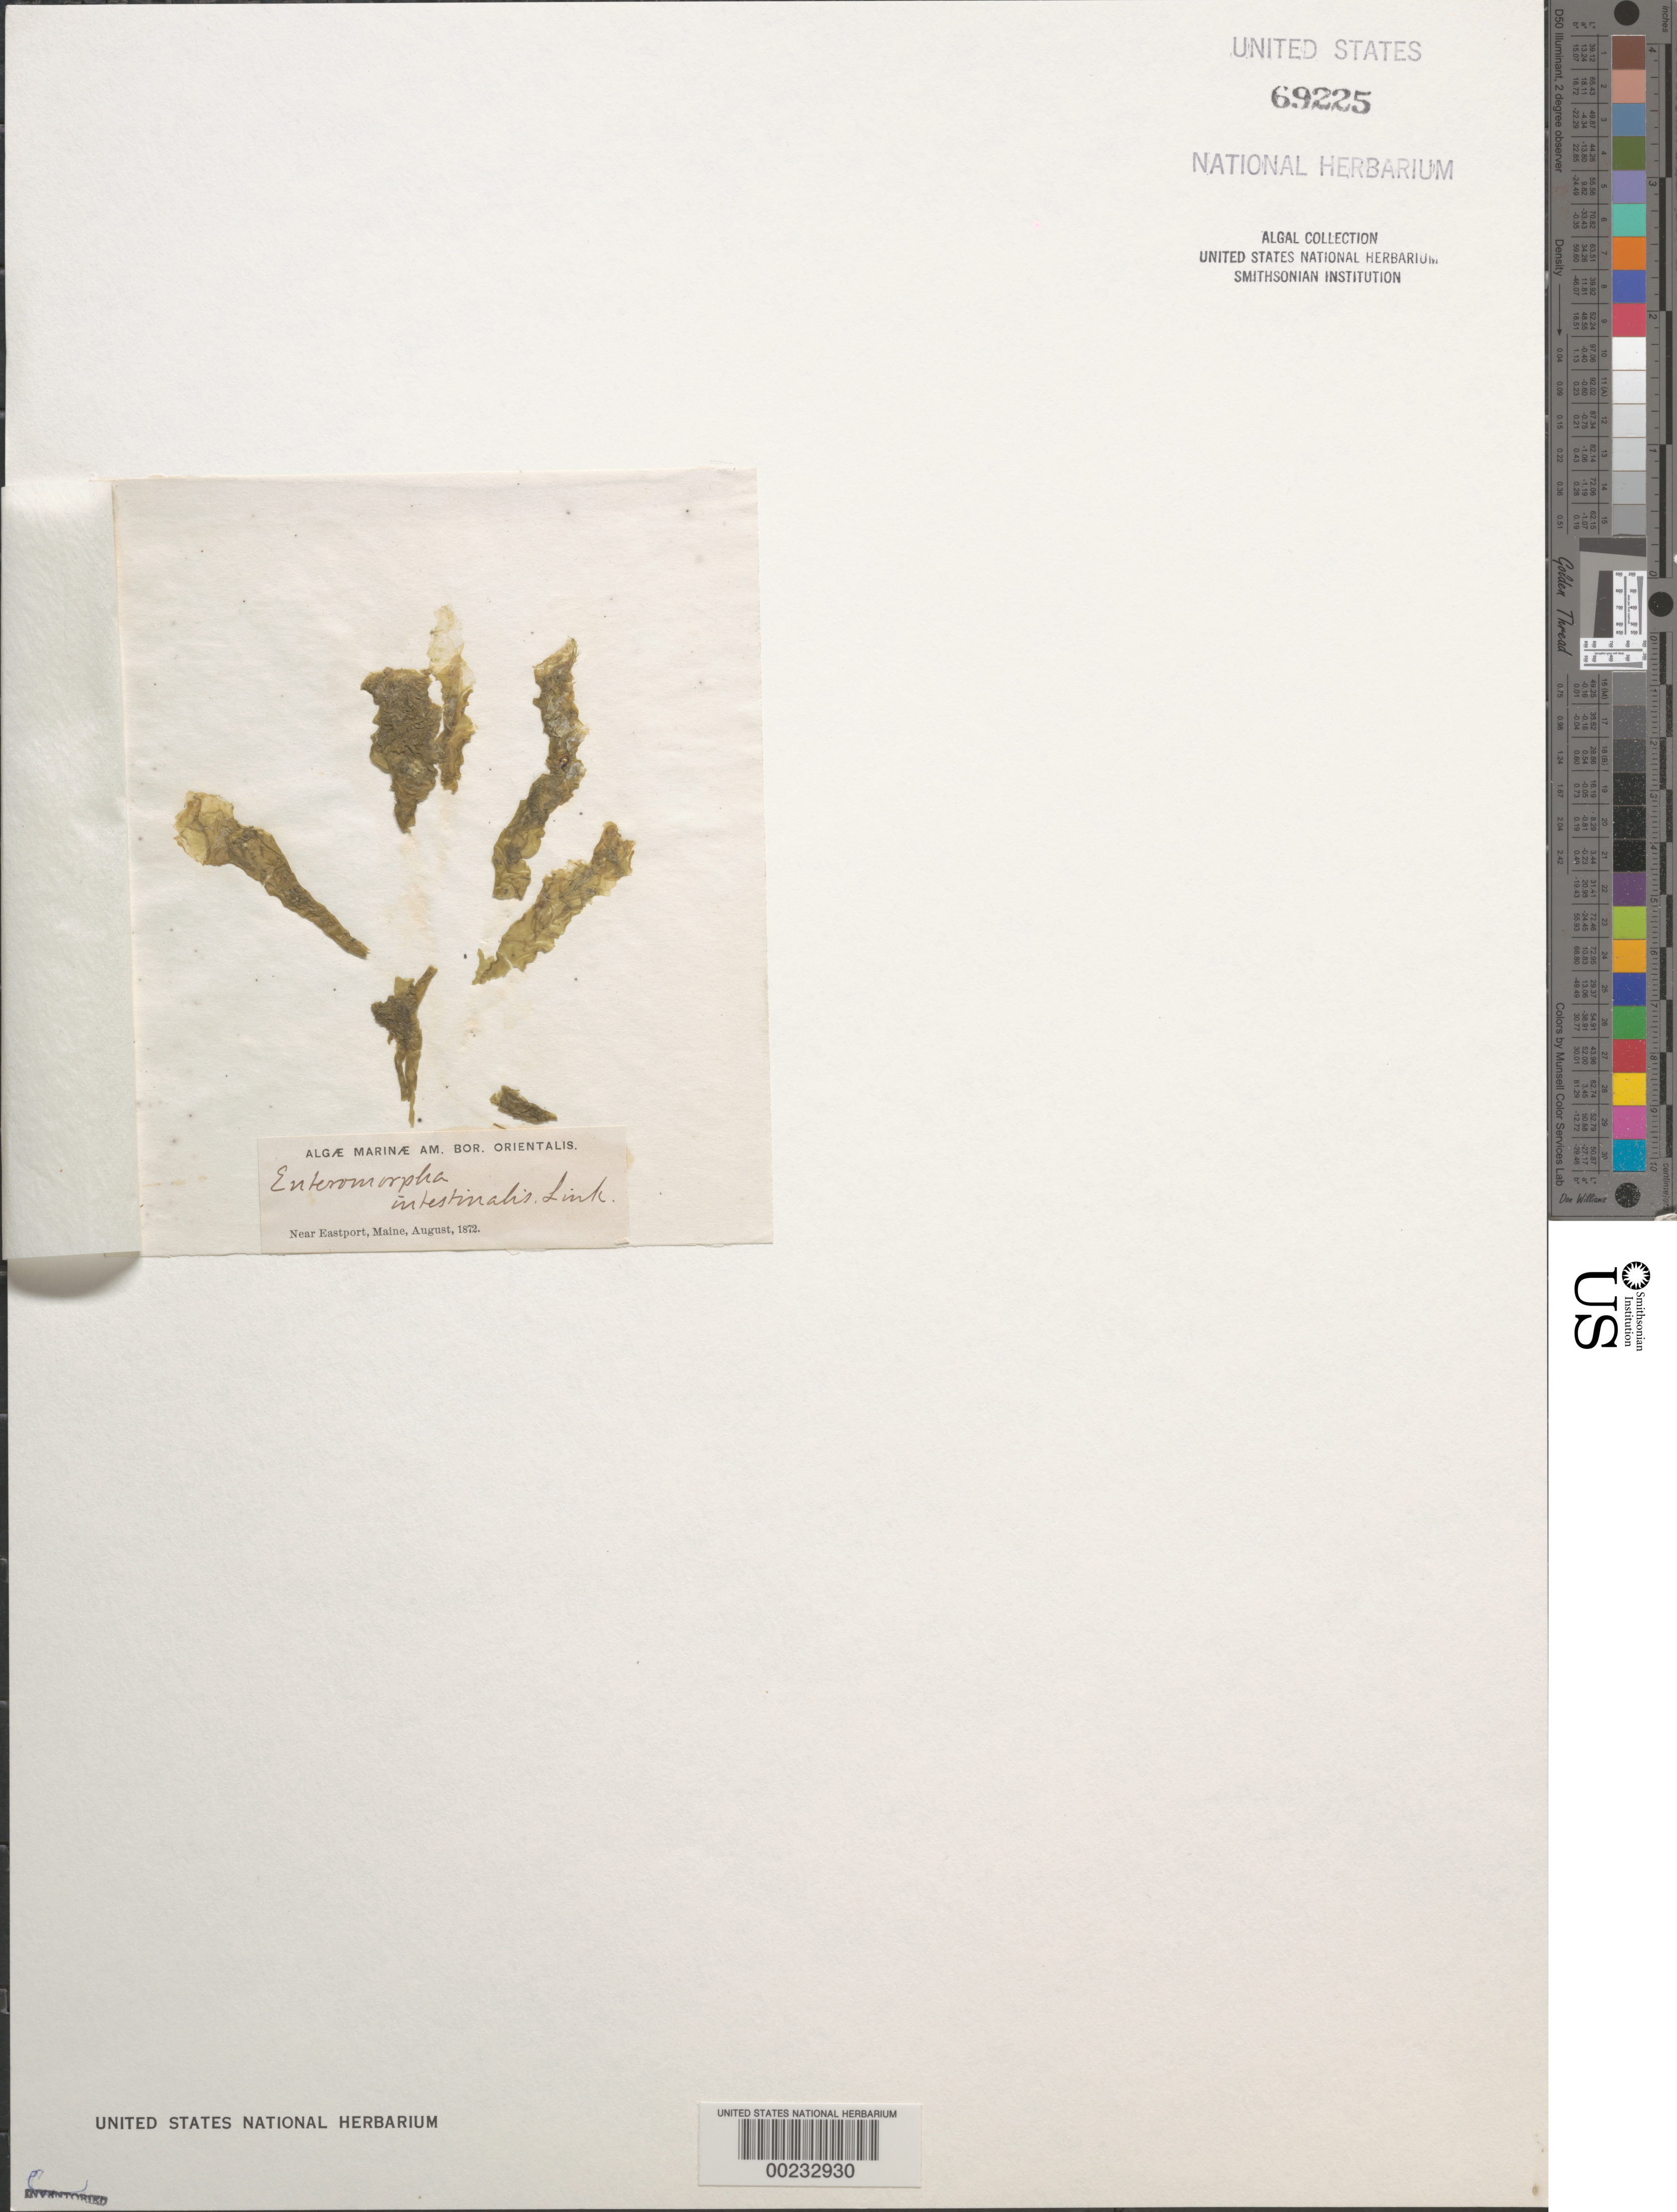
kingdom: Plantae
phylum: Chlorophyta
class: Ulvophyceae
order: Ulvales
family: Ulvaceae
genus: Ulva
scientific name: Ulva intestinalis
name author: L.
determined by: Algae name updating Project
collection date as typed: Aug 1872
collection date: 1872-08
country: United States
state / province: Maine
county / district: Washington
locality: Near Eastport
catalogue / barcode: US 69225